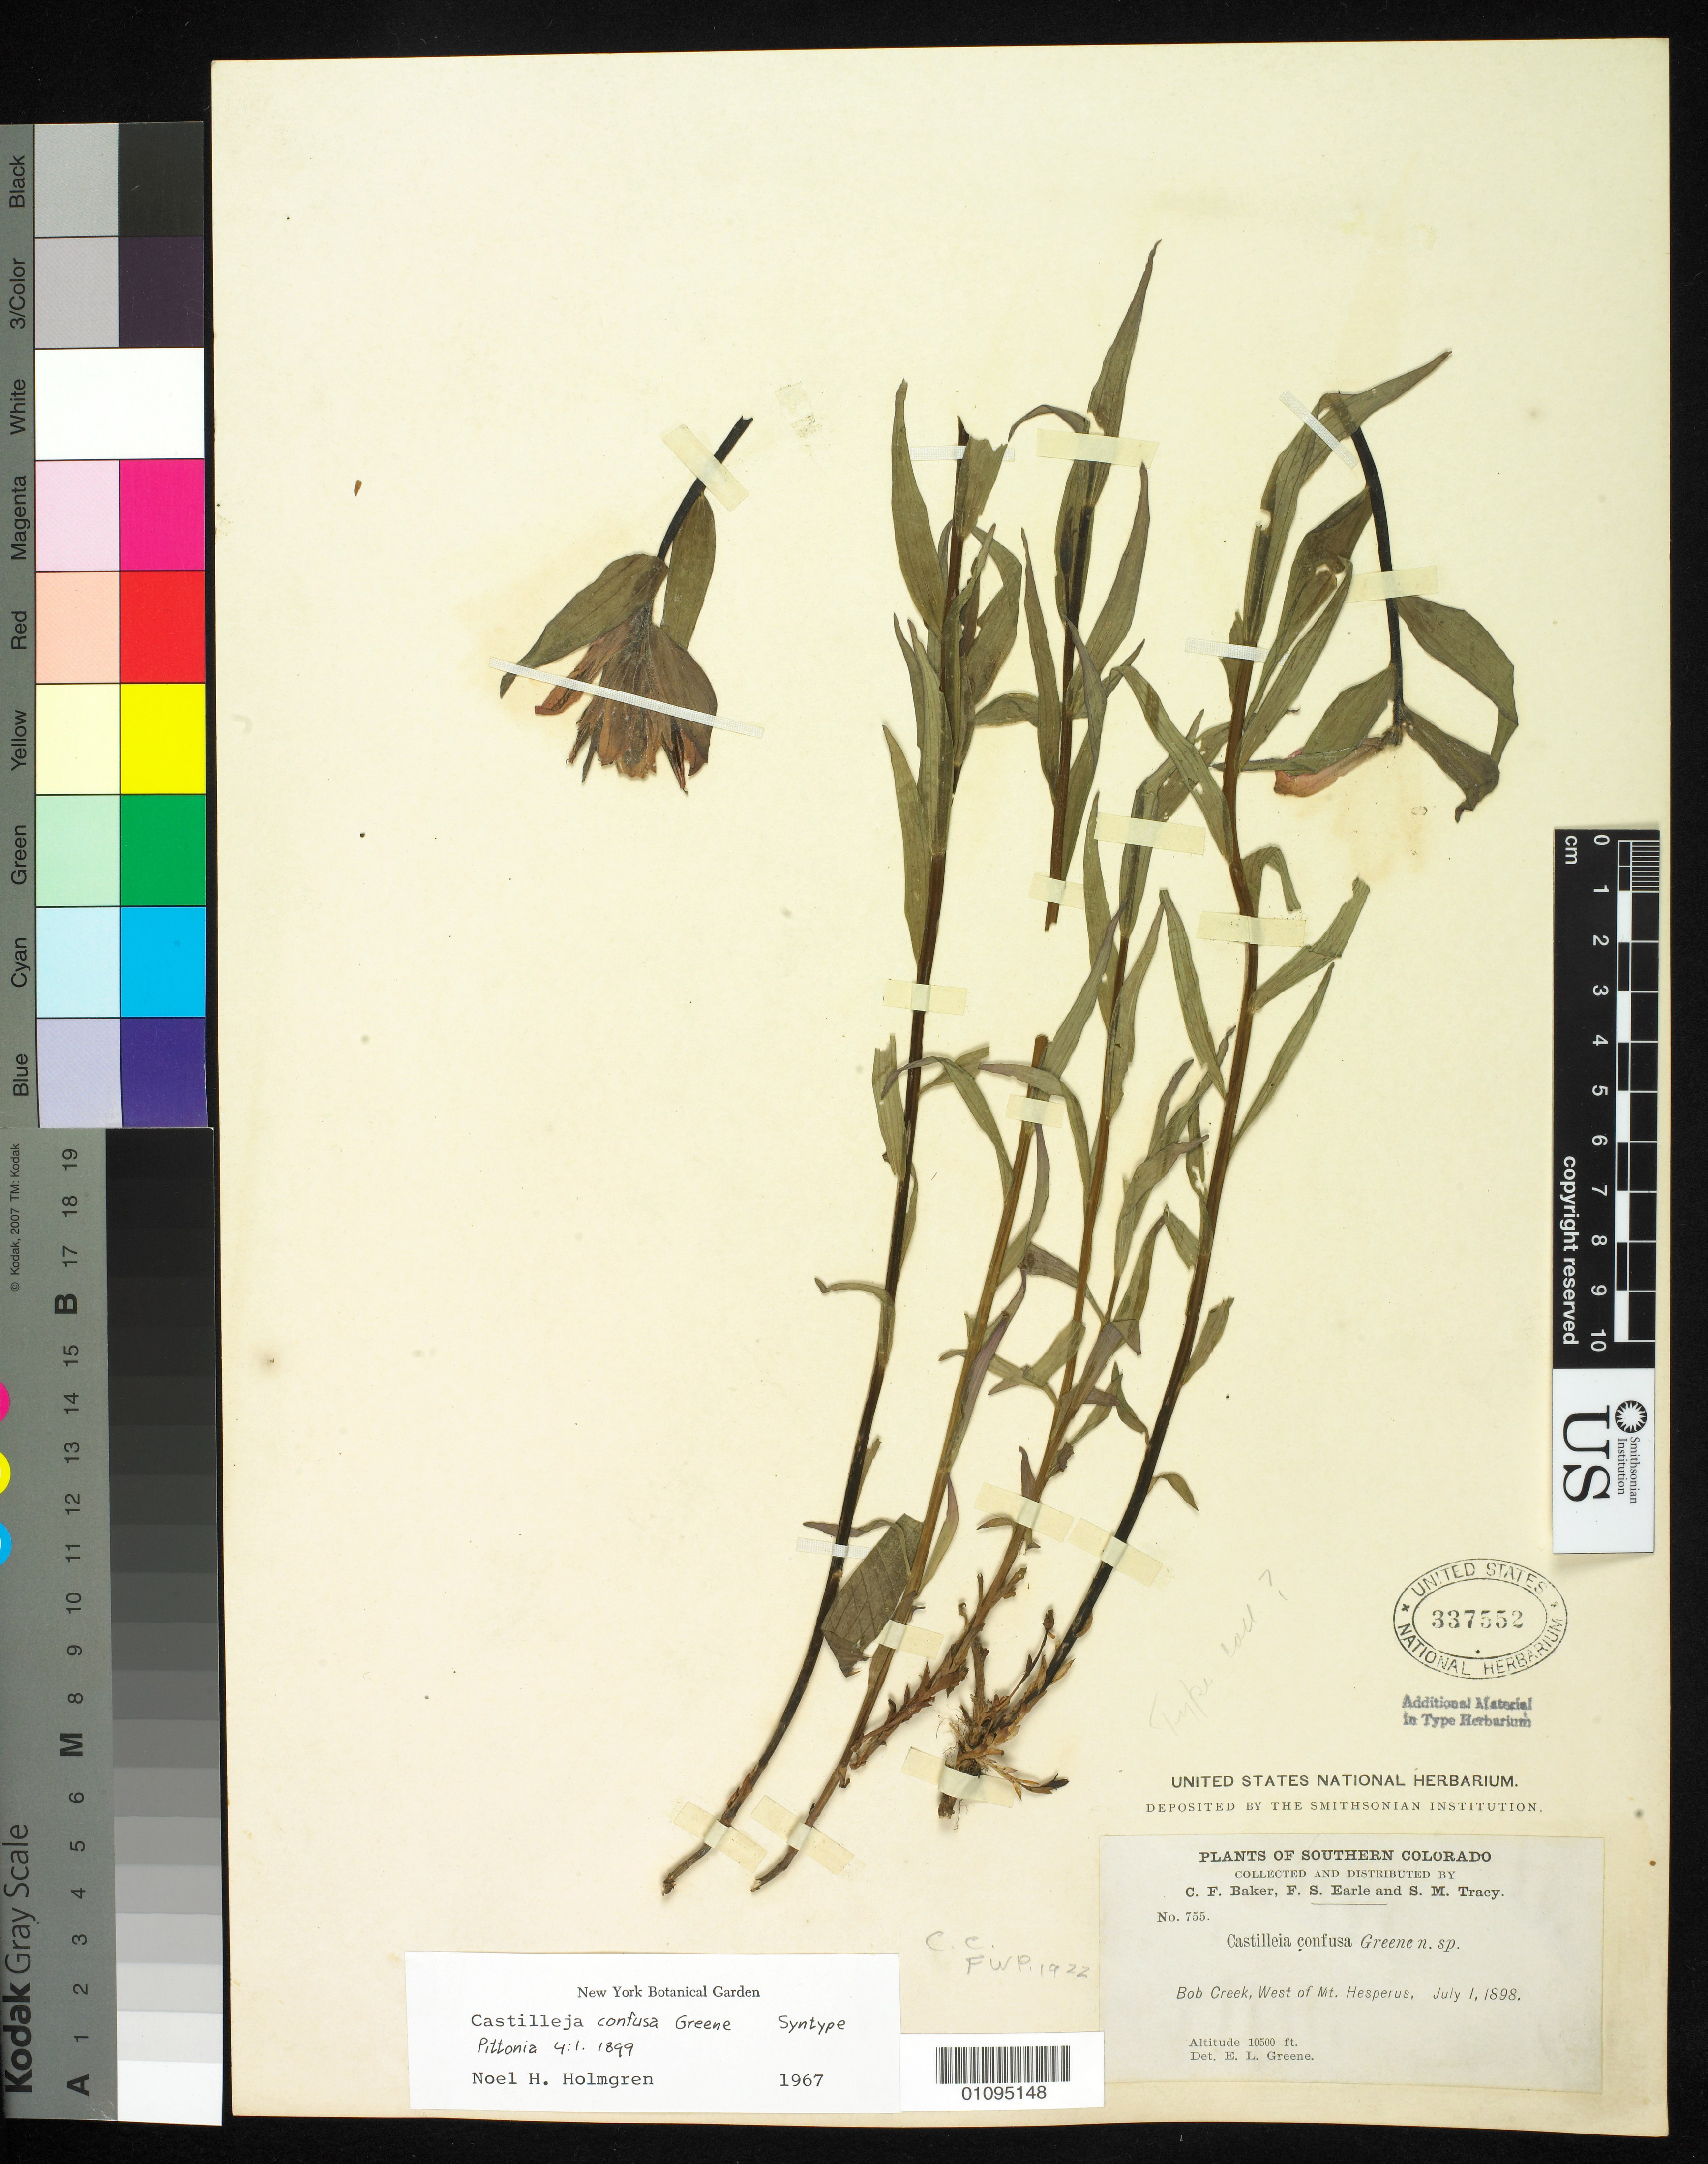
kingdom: Plantae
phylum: Tracheophyta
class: Magnoliopsida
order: Lamiales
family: Orobanchaceae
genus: Castilleja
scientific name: Castilleja confusa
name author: Greene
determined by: Greene, Edward L.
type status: Syntype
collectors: C. F. Baker, F. S. Earle & S. M. Tracy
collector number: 755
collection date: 1898-07-01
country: United States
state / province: Colorado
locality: Bob Creek, west of Mt. Hesperus. Southern Colorado.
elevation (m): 3200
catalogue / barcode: US 337552